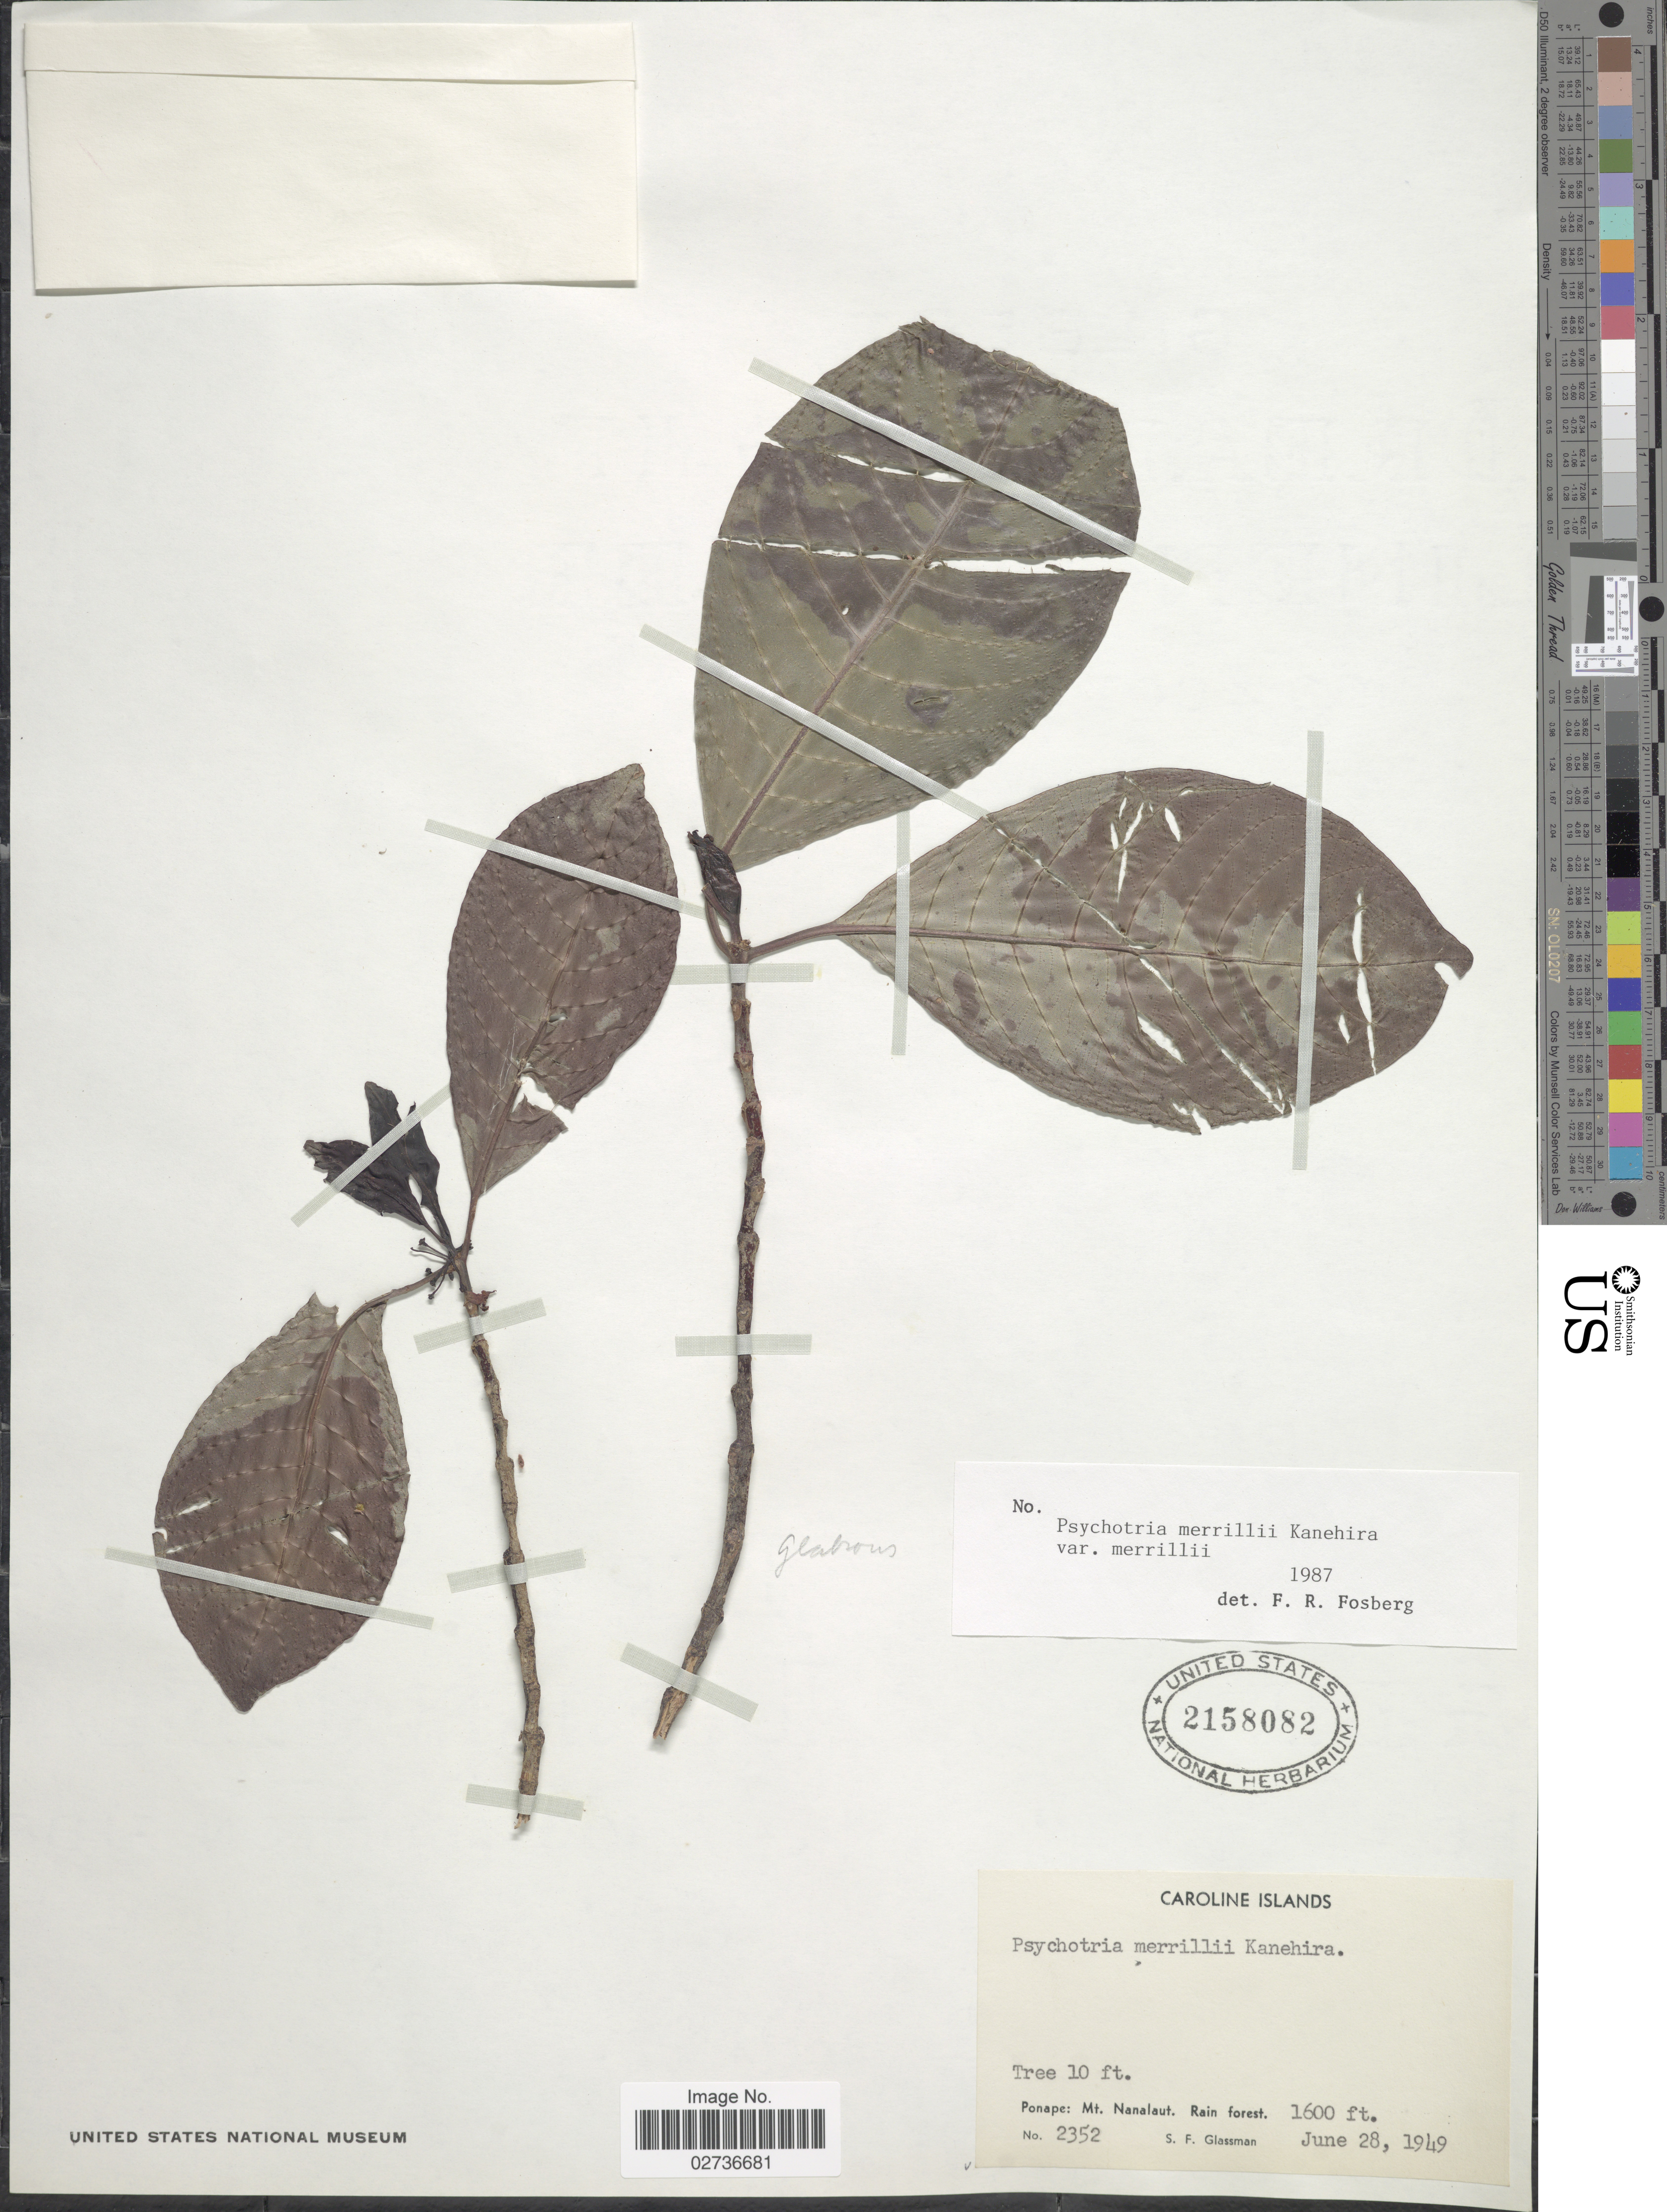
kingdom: Plantae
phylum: Tracheophyta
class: Magnoliopsida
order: Gentianales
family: Rubiaceae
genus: Psychotria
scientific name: Psychotria merrillii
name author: Kaneh.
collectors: S. F. Glassman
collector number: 2352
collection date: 1949-06-28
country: Micronesia, Federated States of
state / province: Pohnpei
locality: Caroline Islands, Ponape, Mt. Nanalaut, Rain forest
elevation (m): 488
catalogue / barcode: US 2158082